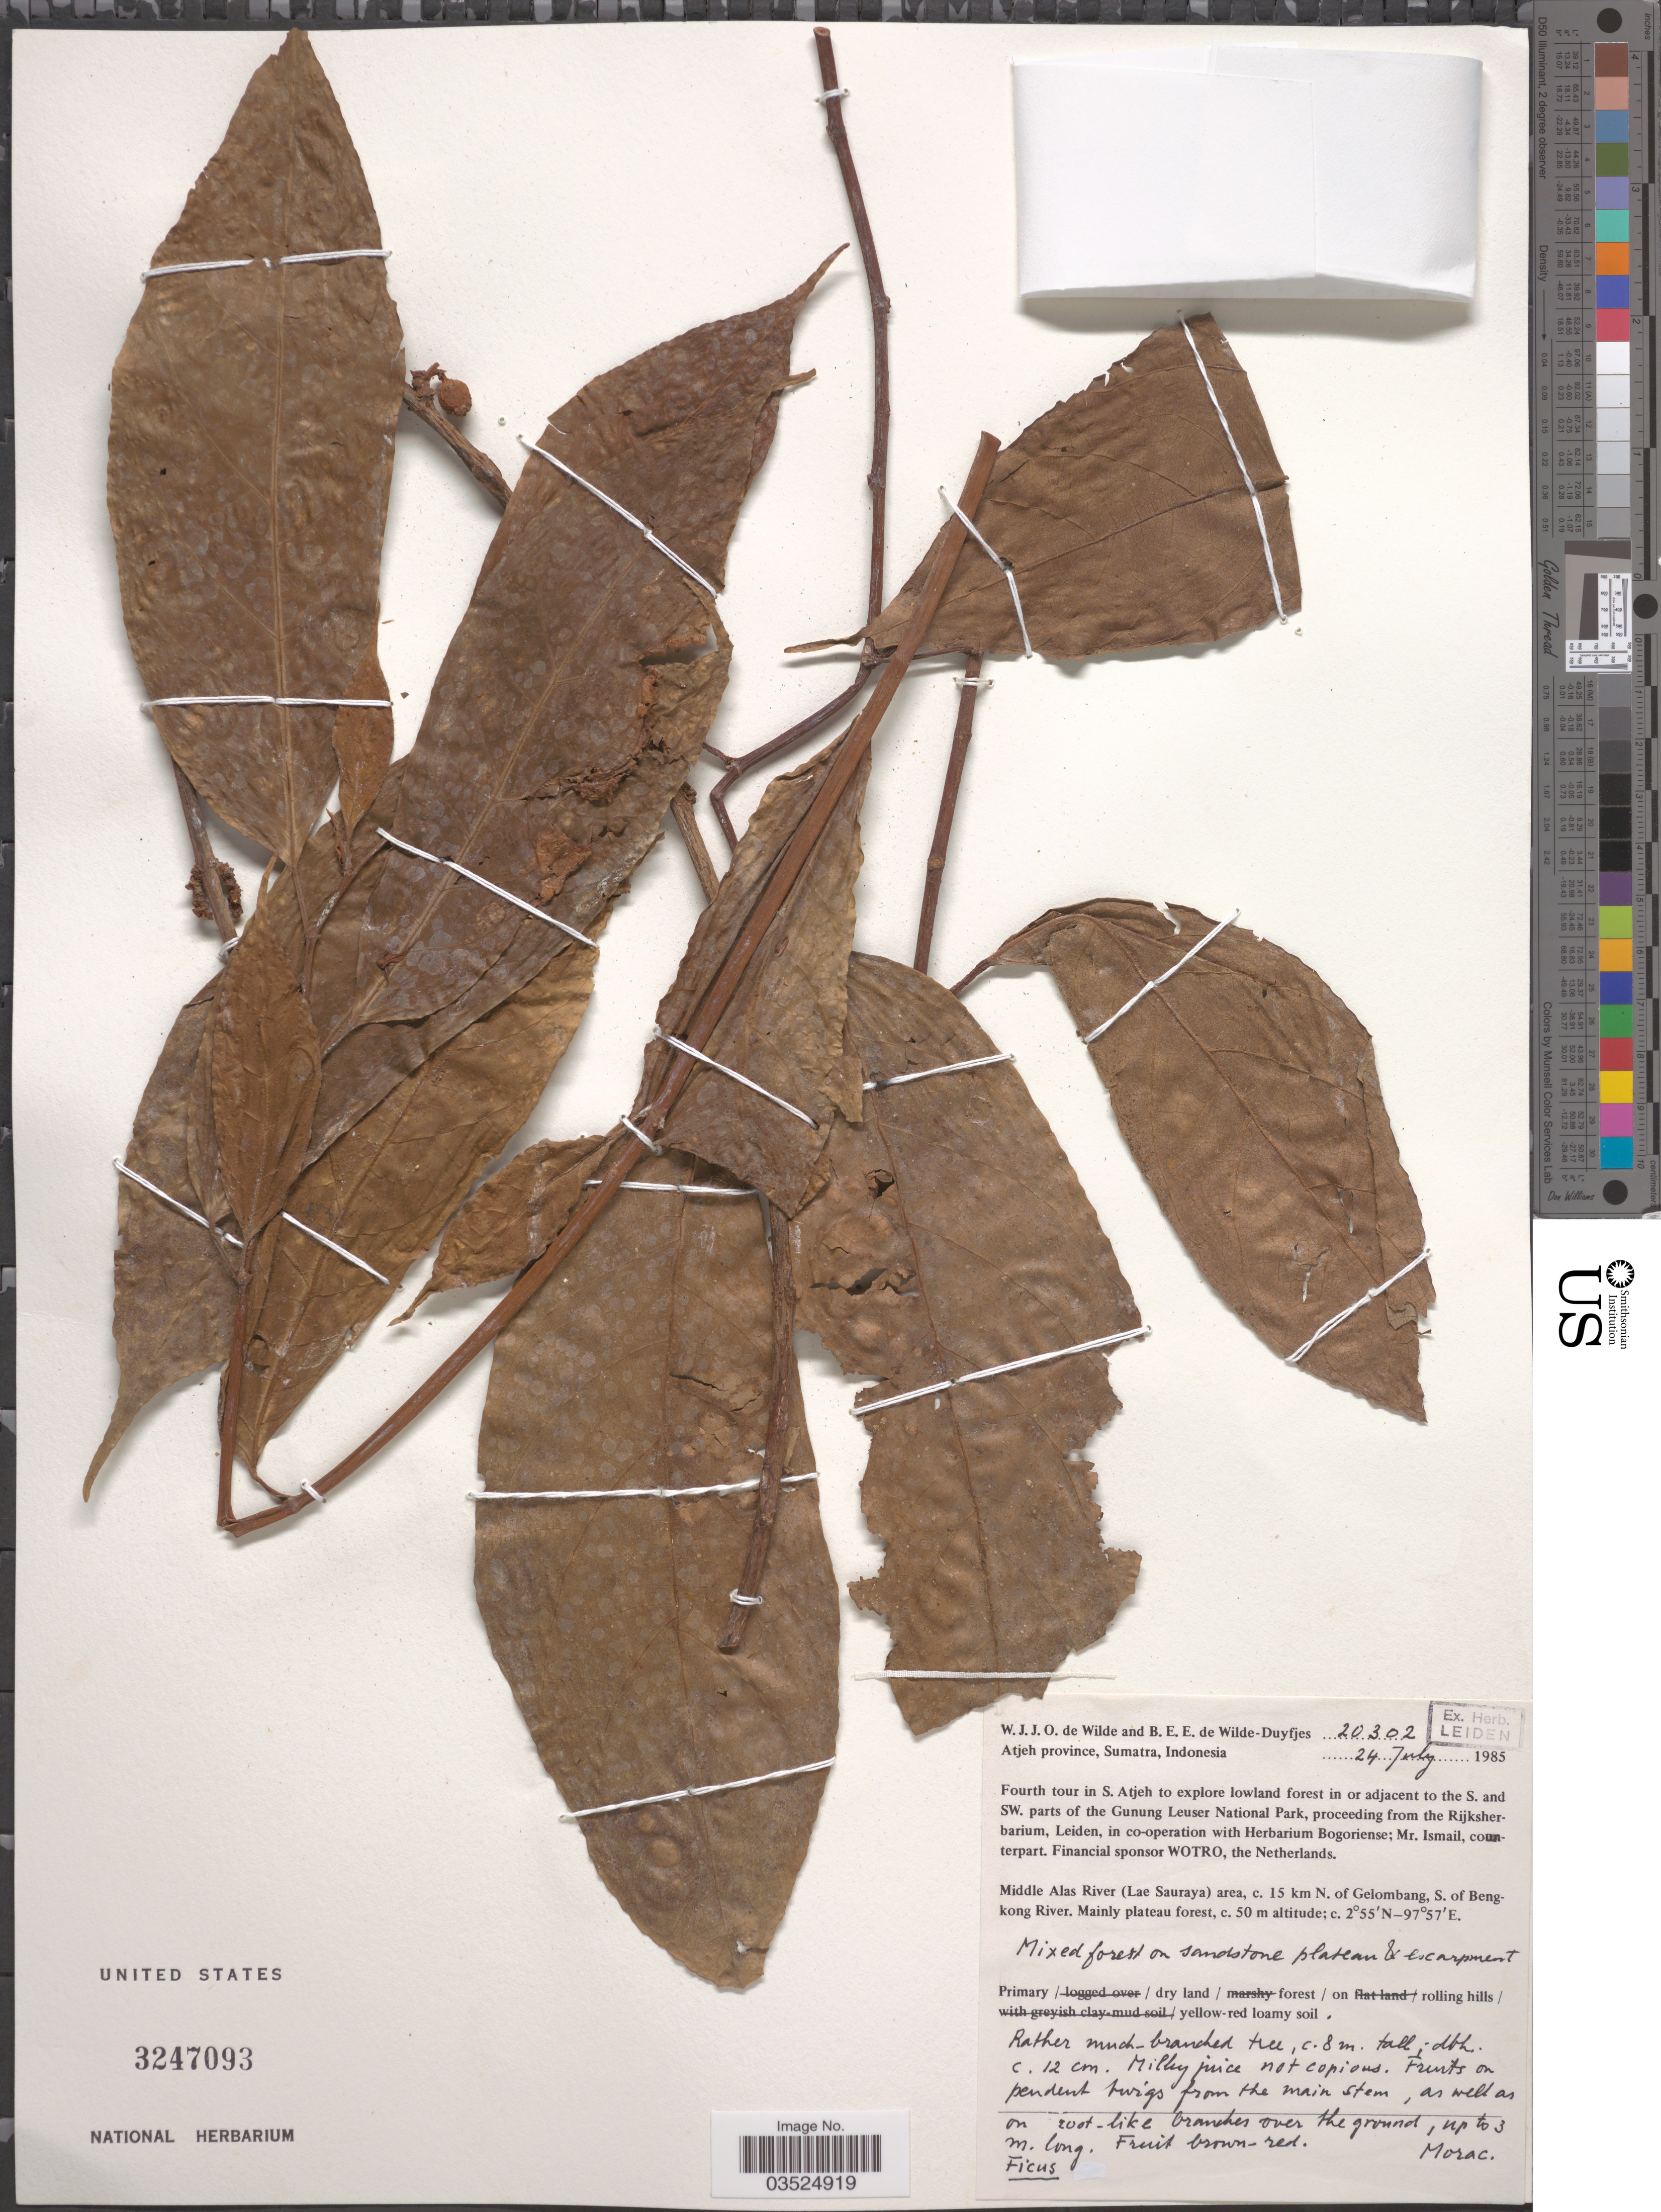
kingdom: Plantae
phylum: Tracheophyta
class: Magnoliopsida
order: Rosales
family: Moraceae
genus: Ficus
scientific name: Ficus sp.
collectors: W. J. de Wilde & B. E. de Wilde-Duyfjes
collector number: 20302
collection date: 1985-07-24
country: Indonesia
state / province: Sumatra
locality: Atjeh province. Fourth tour in S. Atjeh to explore lowland forest in or adjacent to the S. and SW. parts of the Gunung Leuser National Park. Middle Alas River (Lae Sauraya) area, c. 15 km N. of Gelombang, S. of Bengkong River.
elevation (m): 50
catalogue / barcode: US 3247093